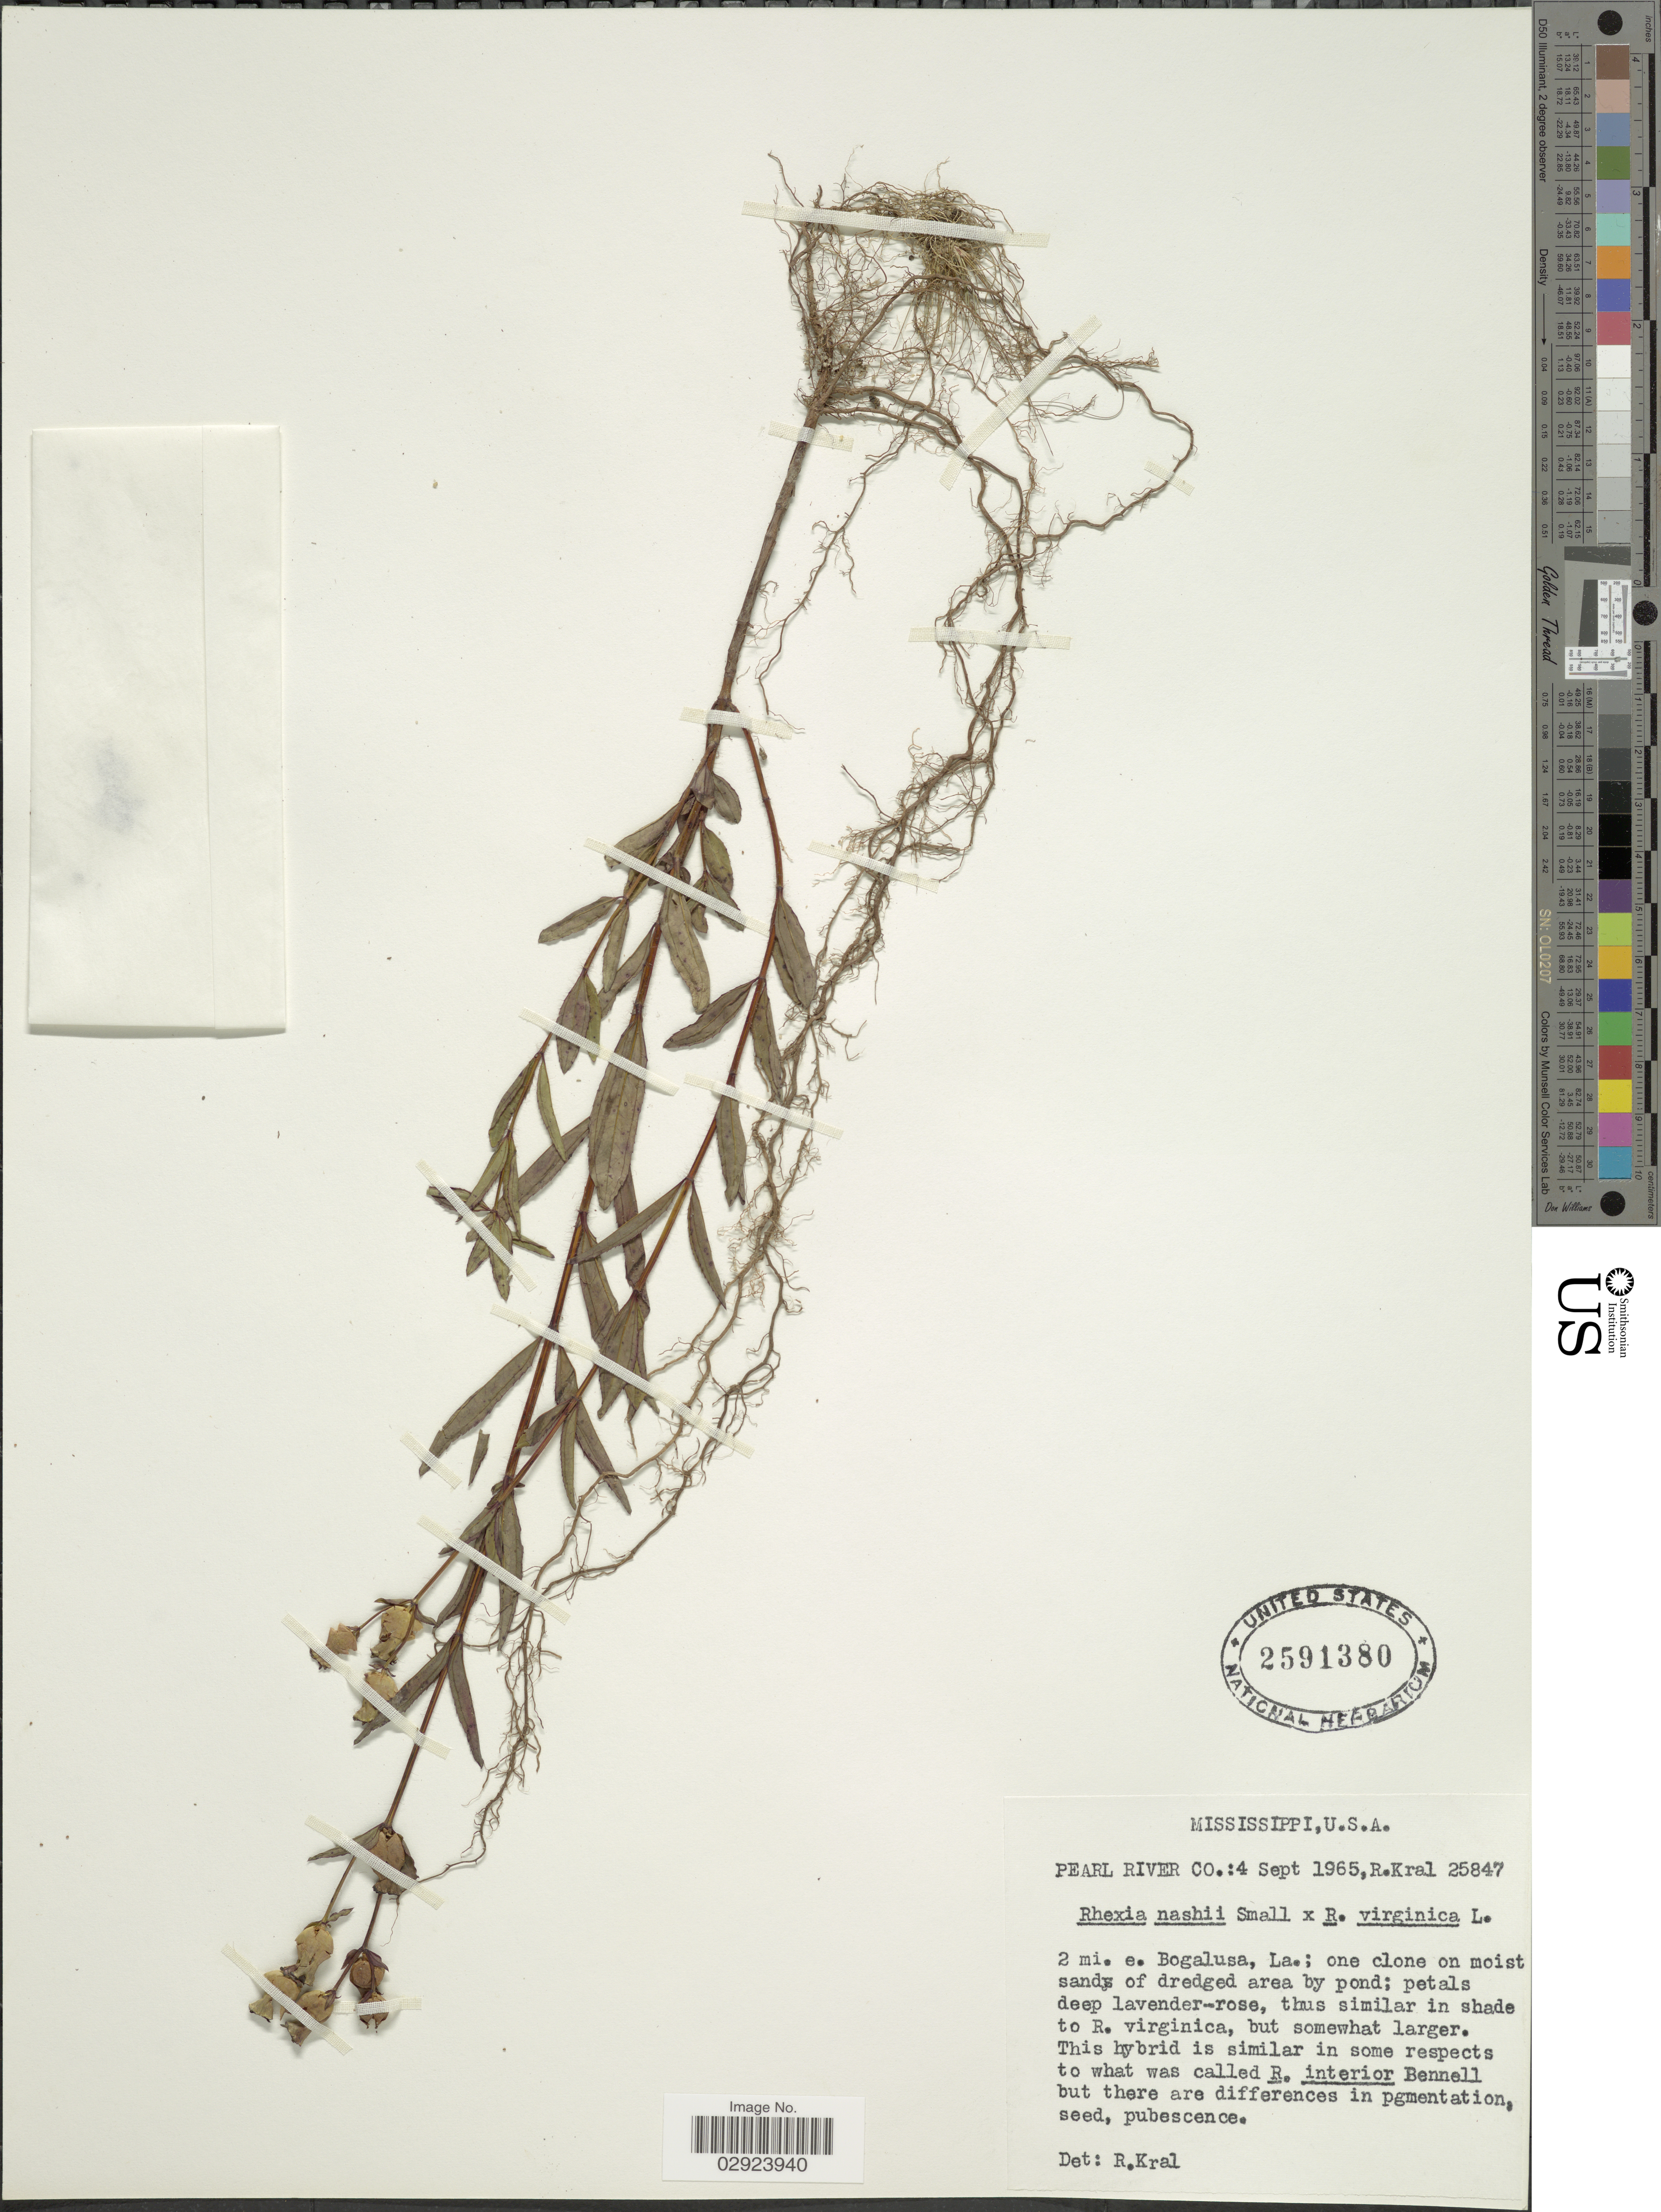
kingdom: Plantae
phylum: Tracheophyta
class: Magnoliopsida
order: Myrtales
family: Melastomataceae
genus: Rhexia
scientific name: Rhexia sp.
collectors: R. Kral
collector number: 25847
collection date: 1965-09-04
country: United States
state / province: Louisiana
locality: Pearl River Co.: 2 mi. e. Bogalusa, La.; one clone on moist of dredged area by pond.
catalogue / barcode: US 2591380